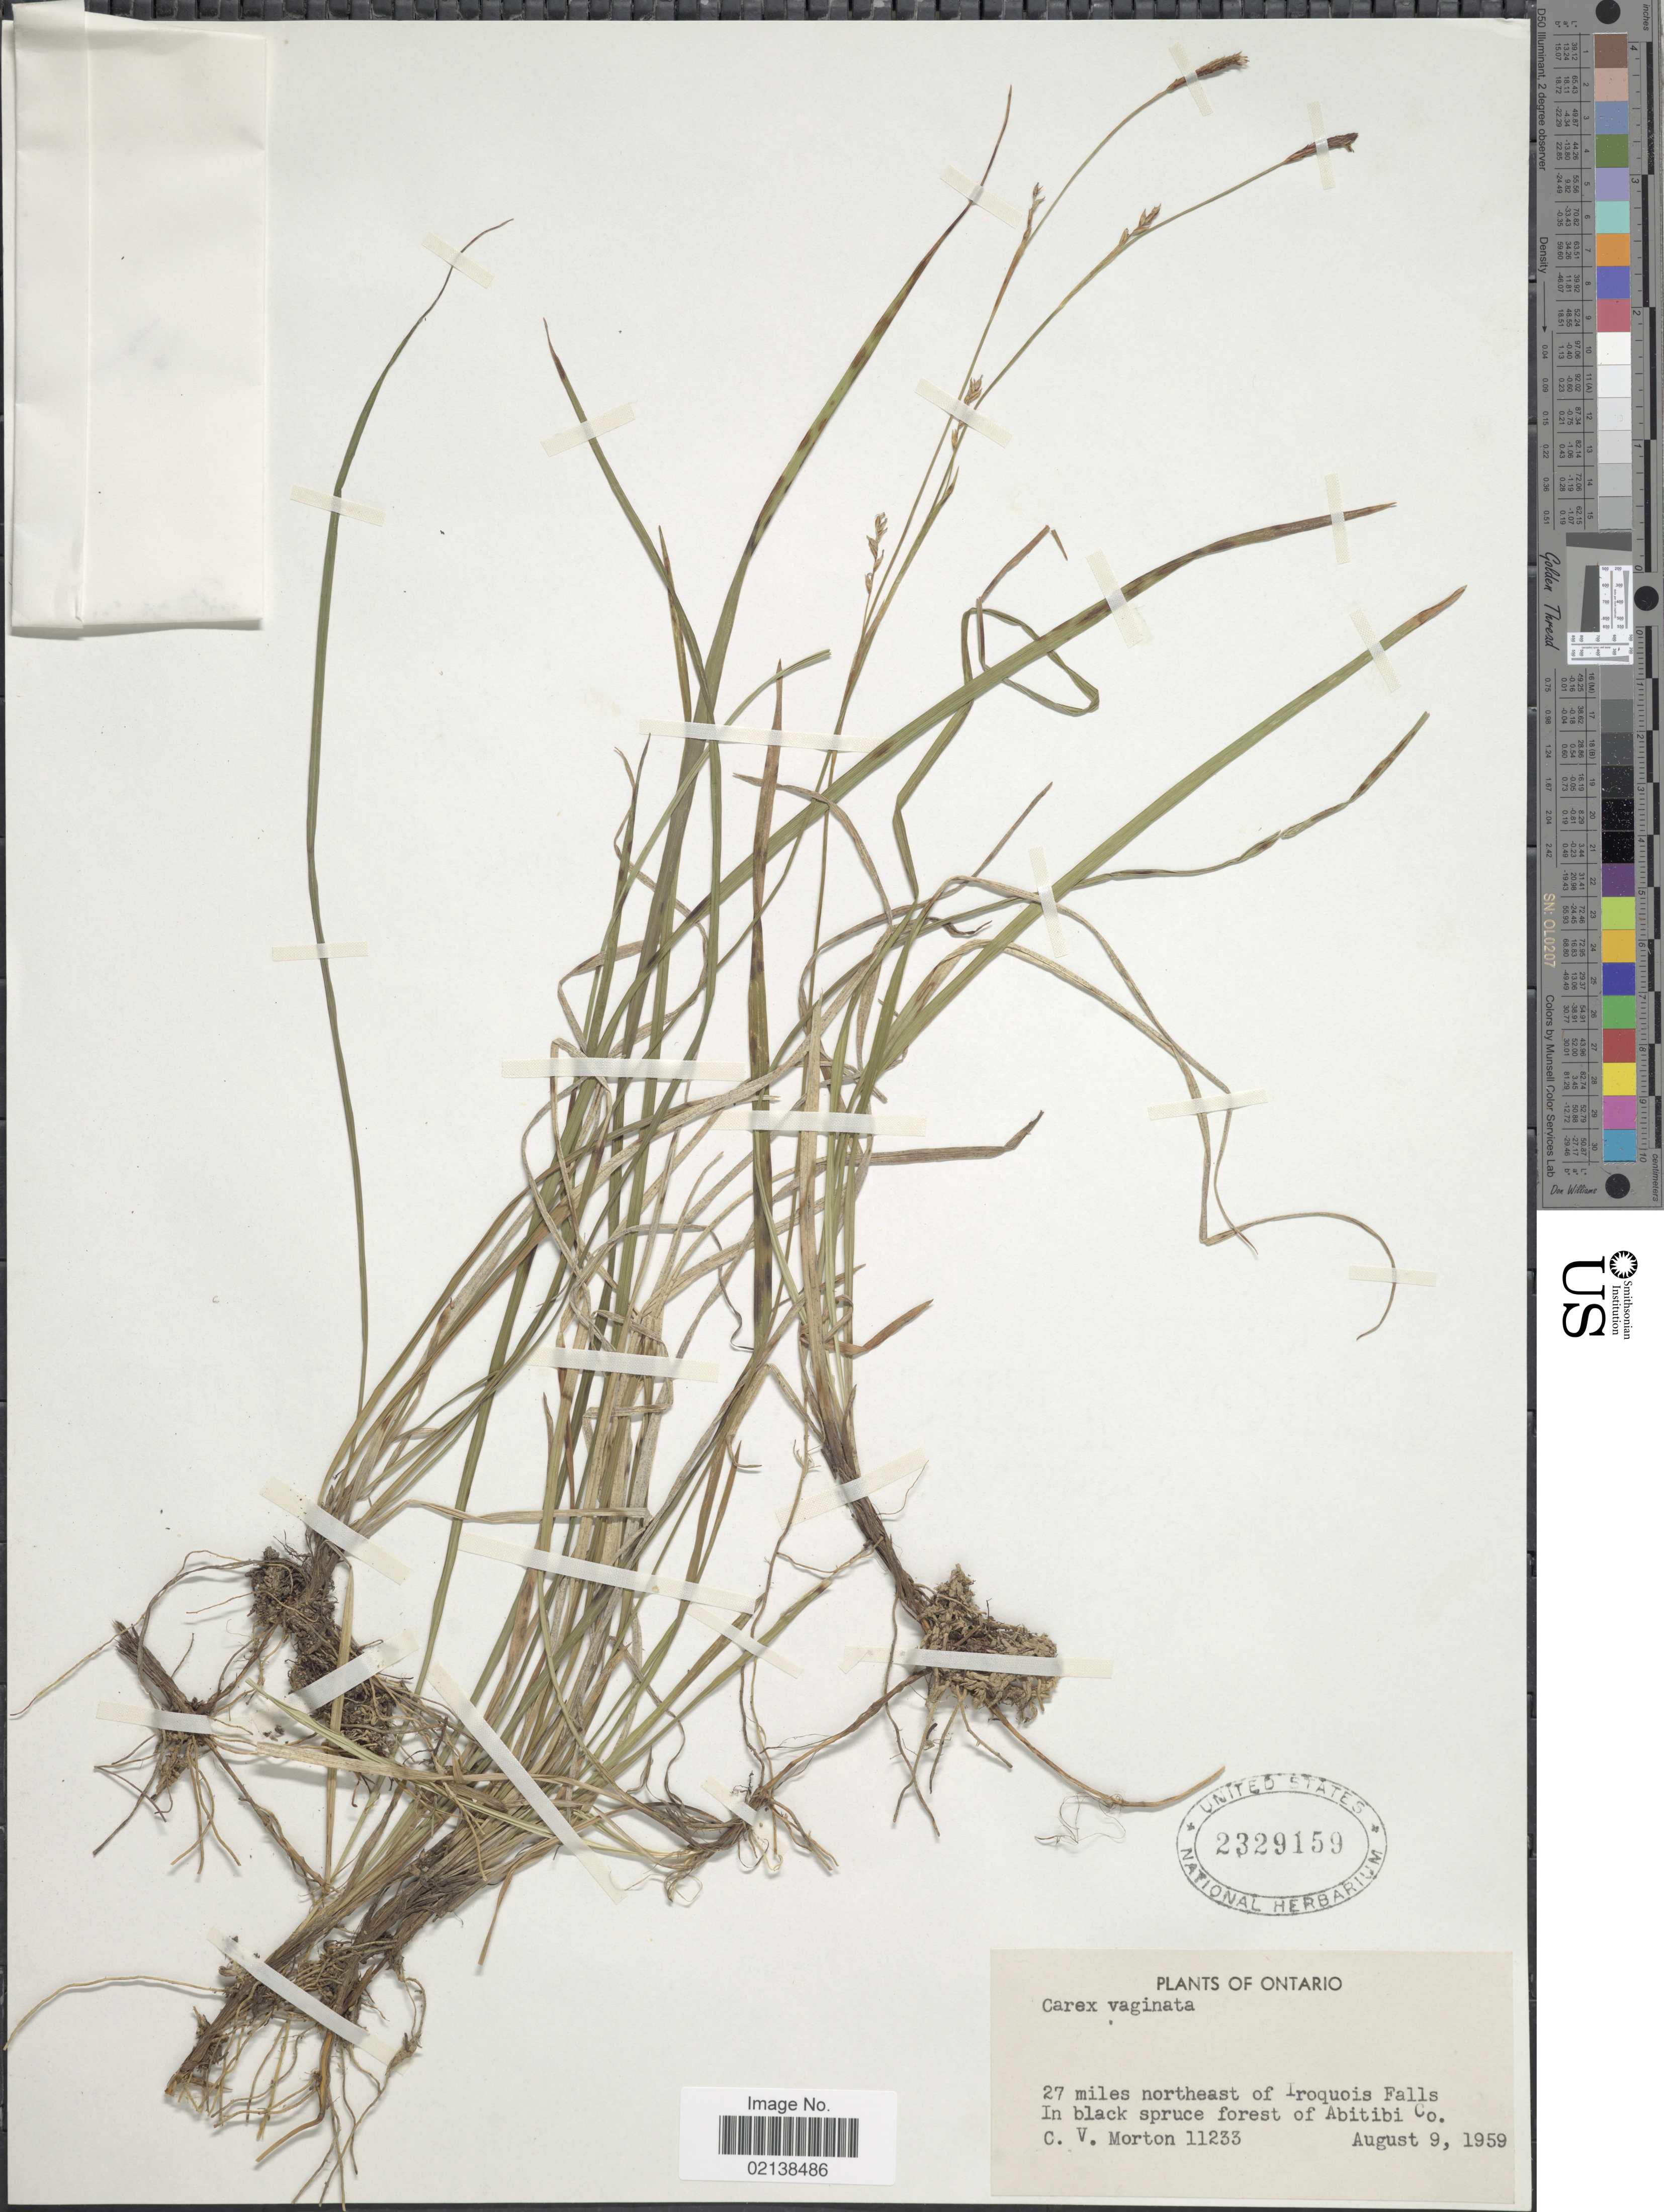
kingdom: Plantae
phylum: Tracheophyta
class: Liliopsida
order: Poales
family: Cyperaceae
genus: Carex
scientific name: Carex vaginata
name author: Tausch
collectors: C. V. Morton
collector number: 11233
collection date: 1959-08-09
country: Canada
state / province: Ontario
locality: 27 miles northeast of Iroquois Falls, in black spruce forest of Abitibi Co.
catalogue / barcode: US 2329159